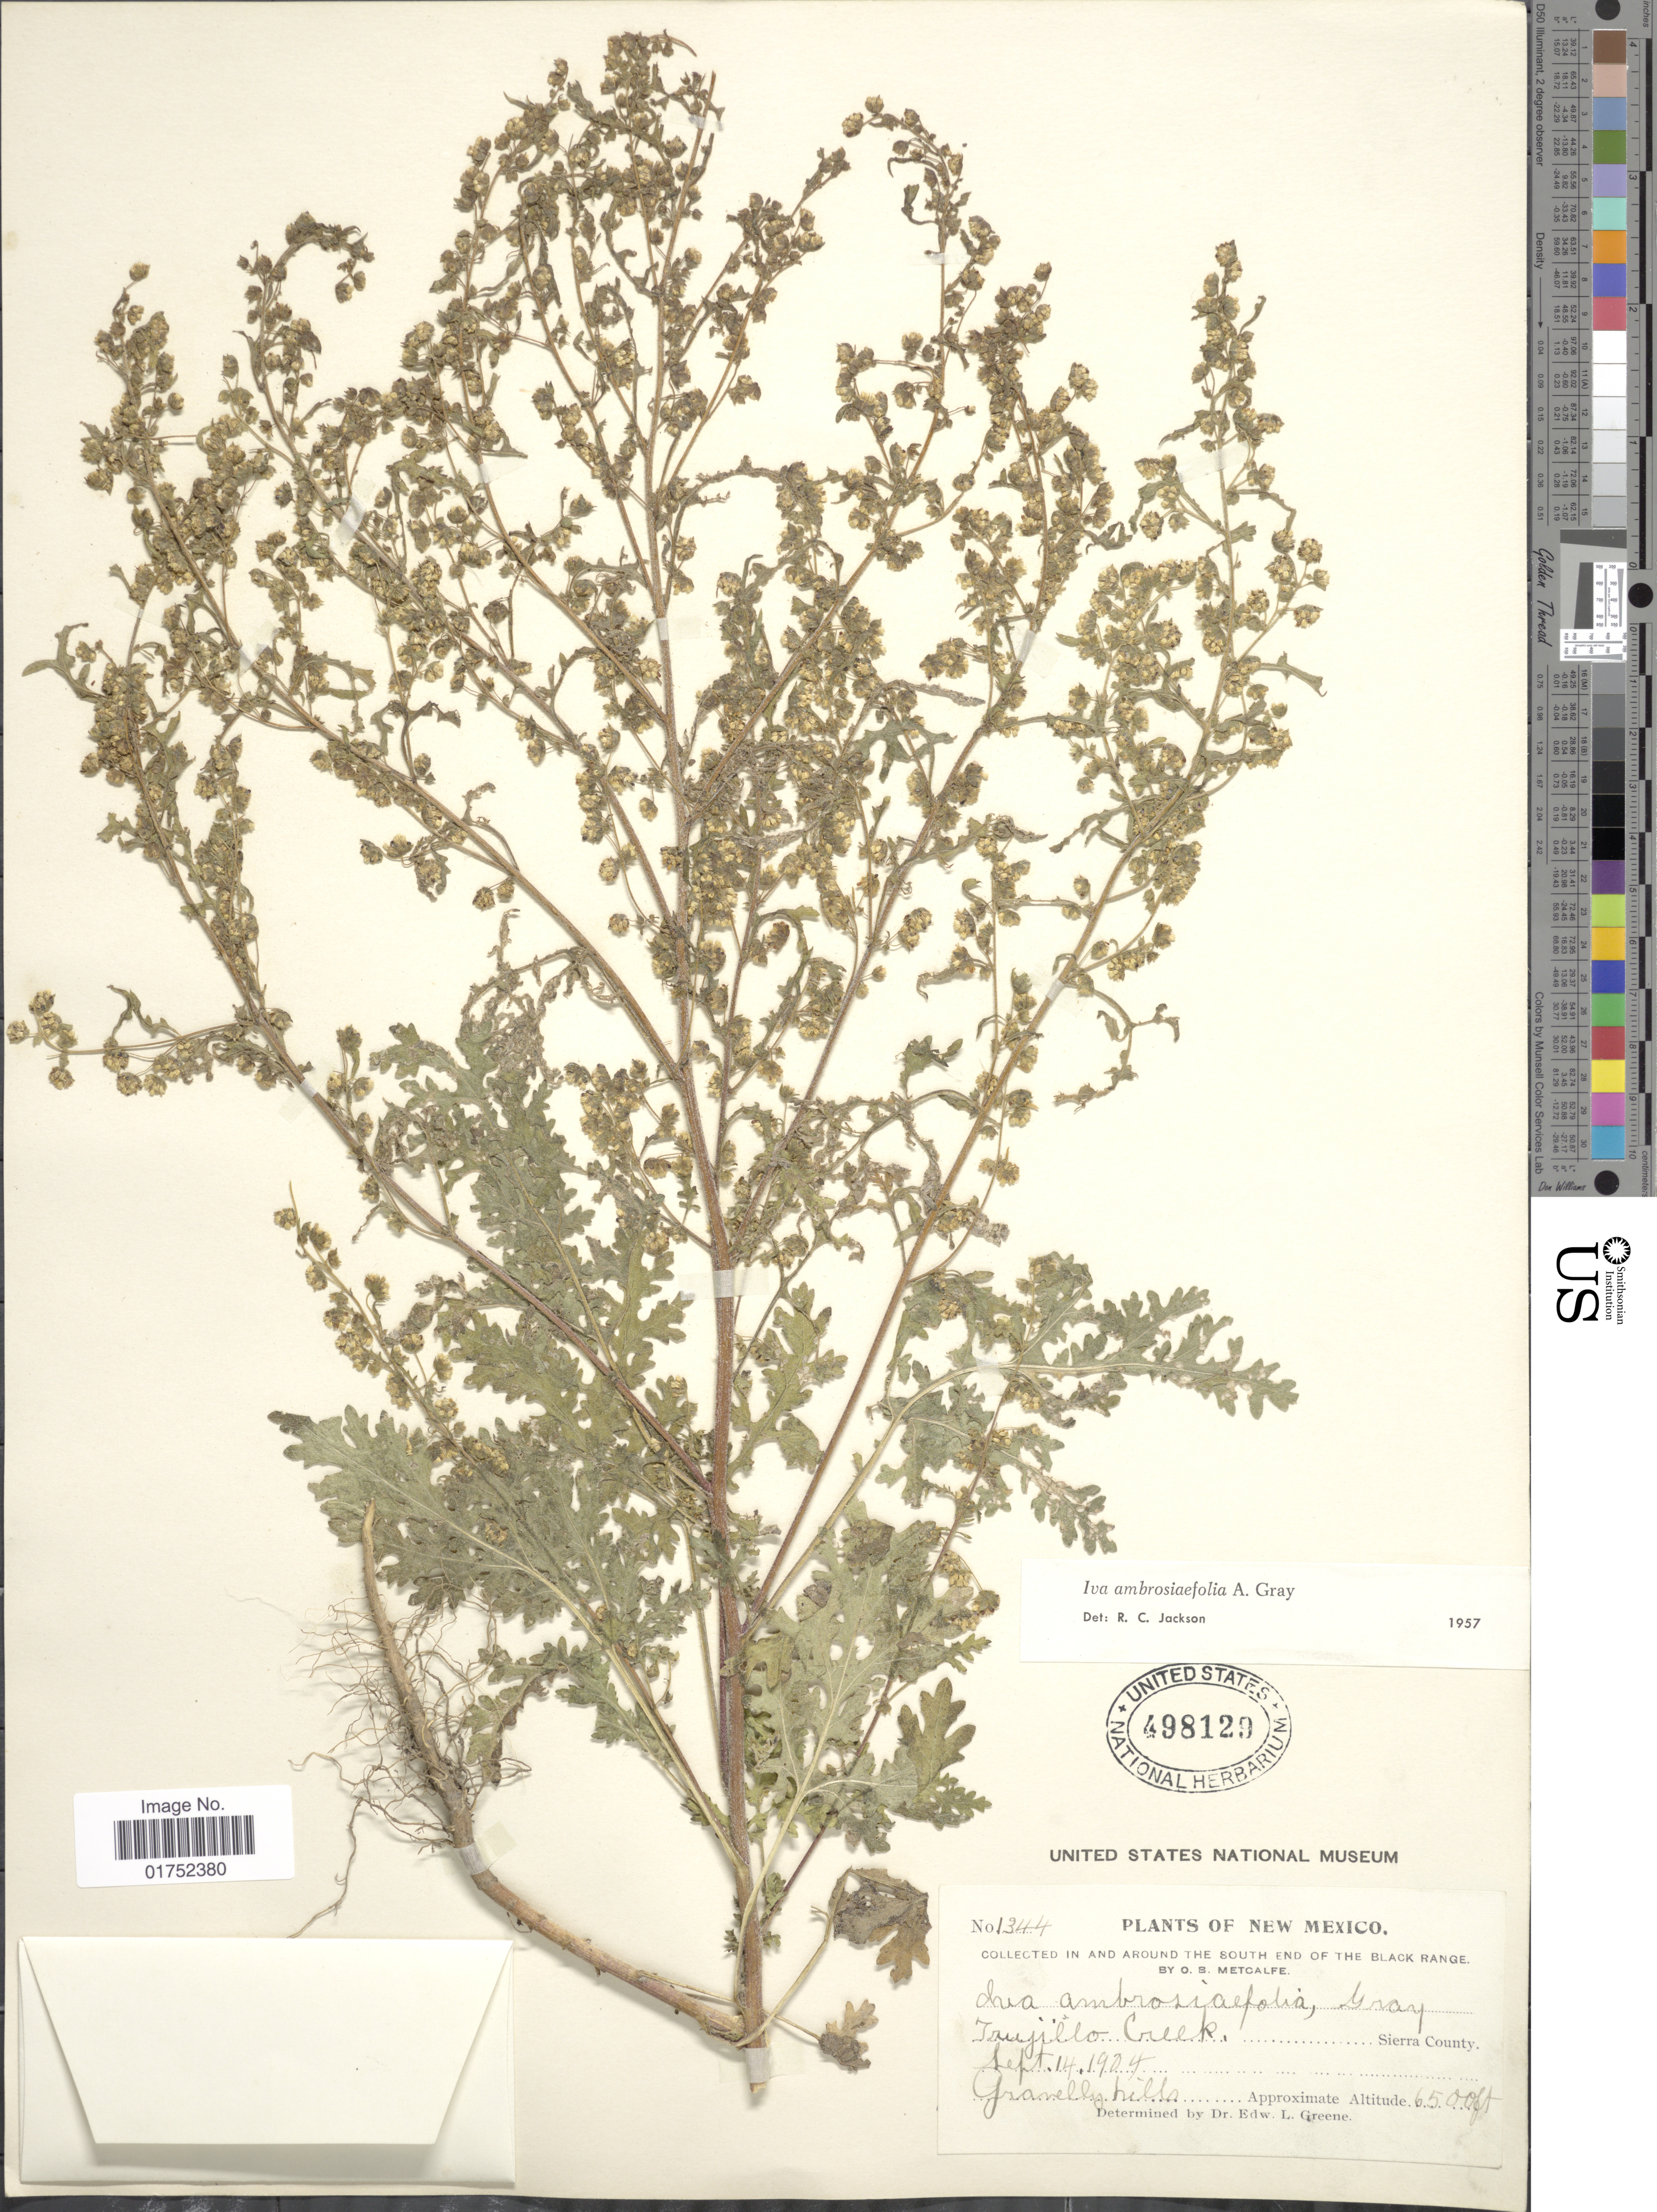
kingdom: Plantae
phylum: Tracheophyta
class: Magnoliopsida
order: Asterales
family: Asteraceae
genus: Iva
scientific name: Iva ambrosiifolia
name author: (A. Gray) A. Gray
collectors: O. B. Metcalfe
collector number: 1344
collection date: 1904-09-14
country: United States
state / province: New Mexico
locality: In and around the south end of the Black Range, Trujillo Creek, Sierra County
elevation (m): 1981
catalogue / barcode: US 498129